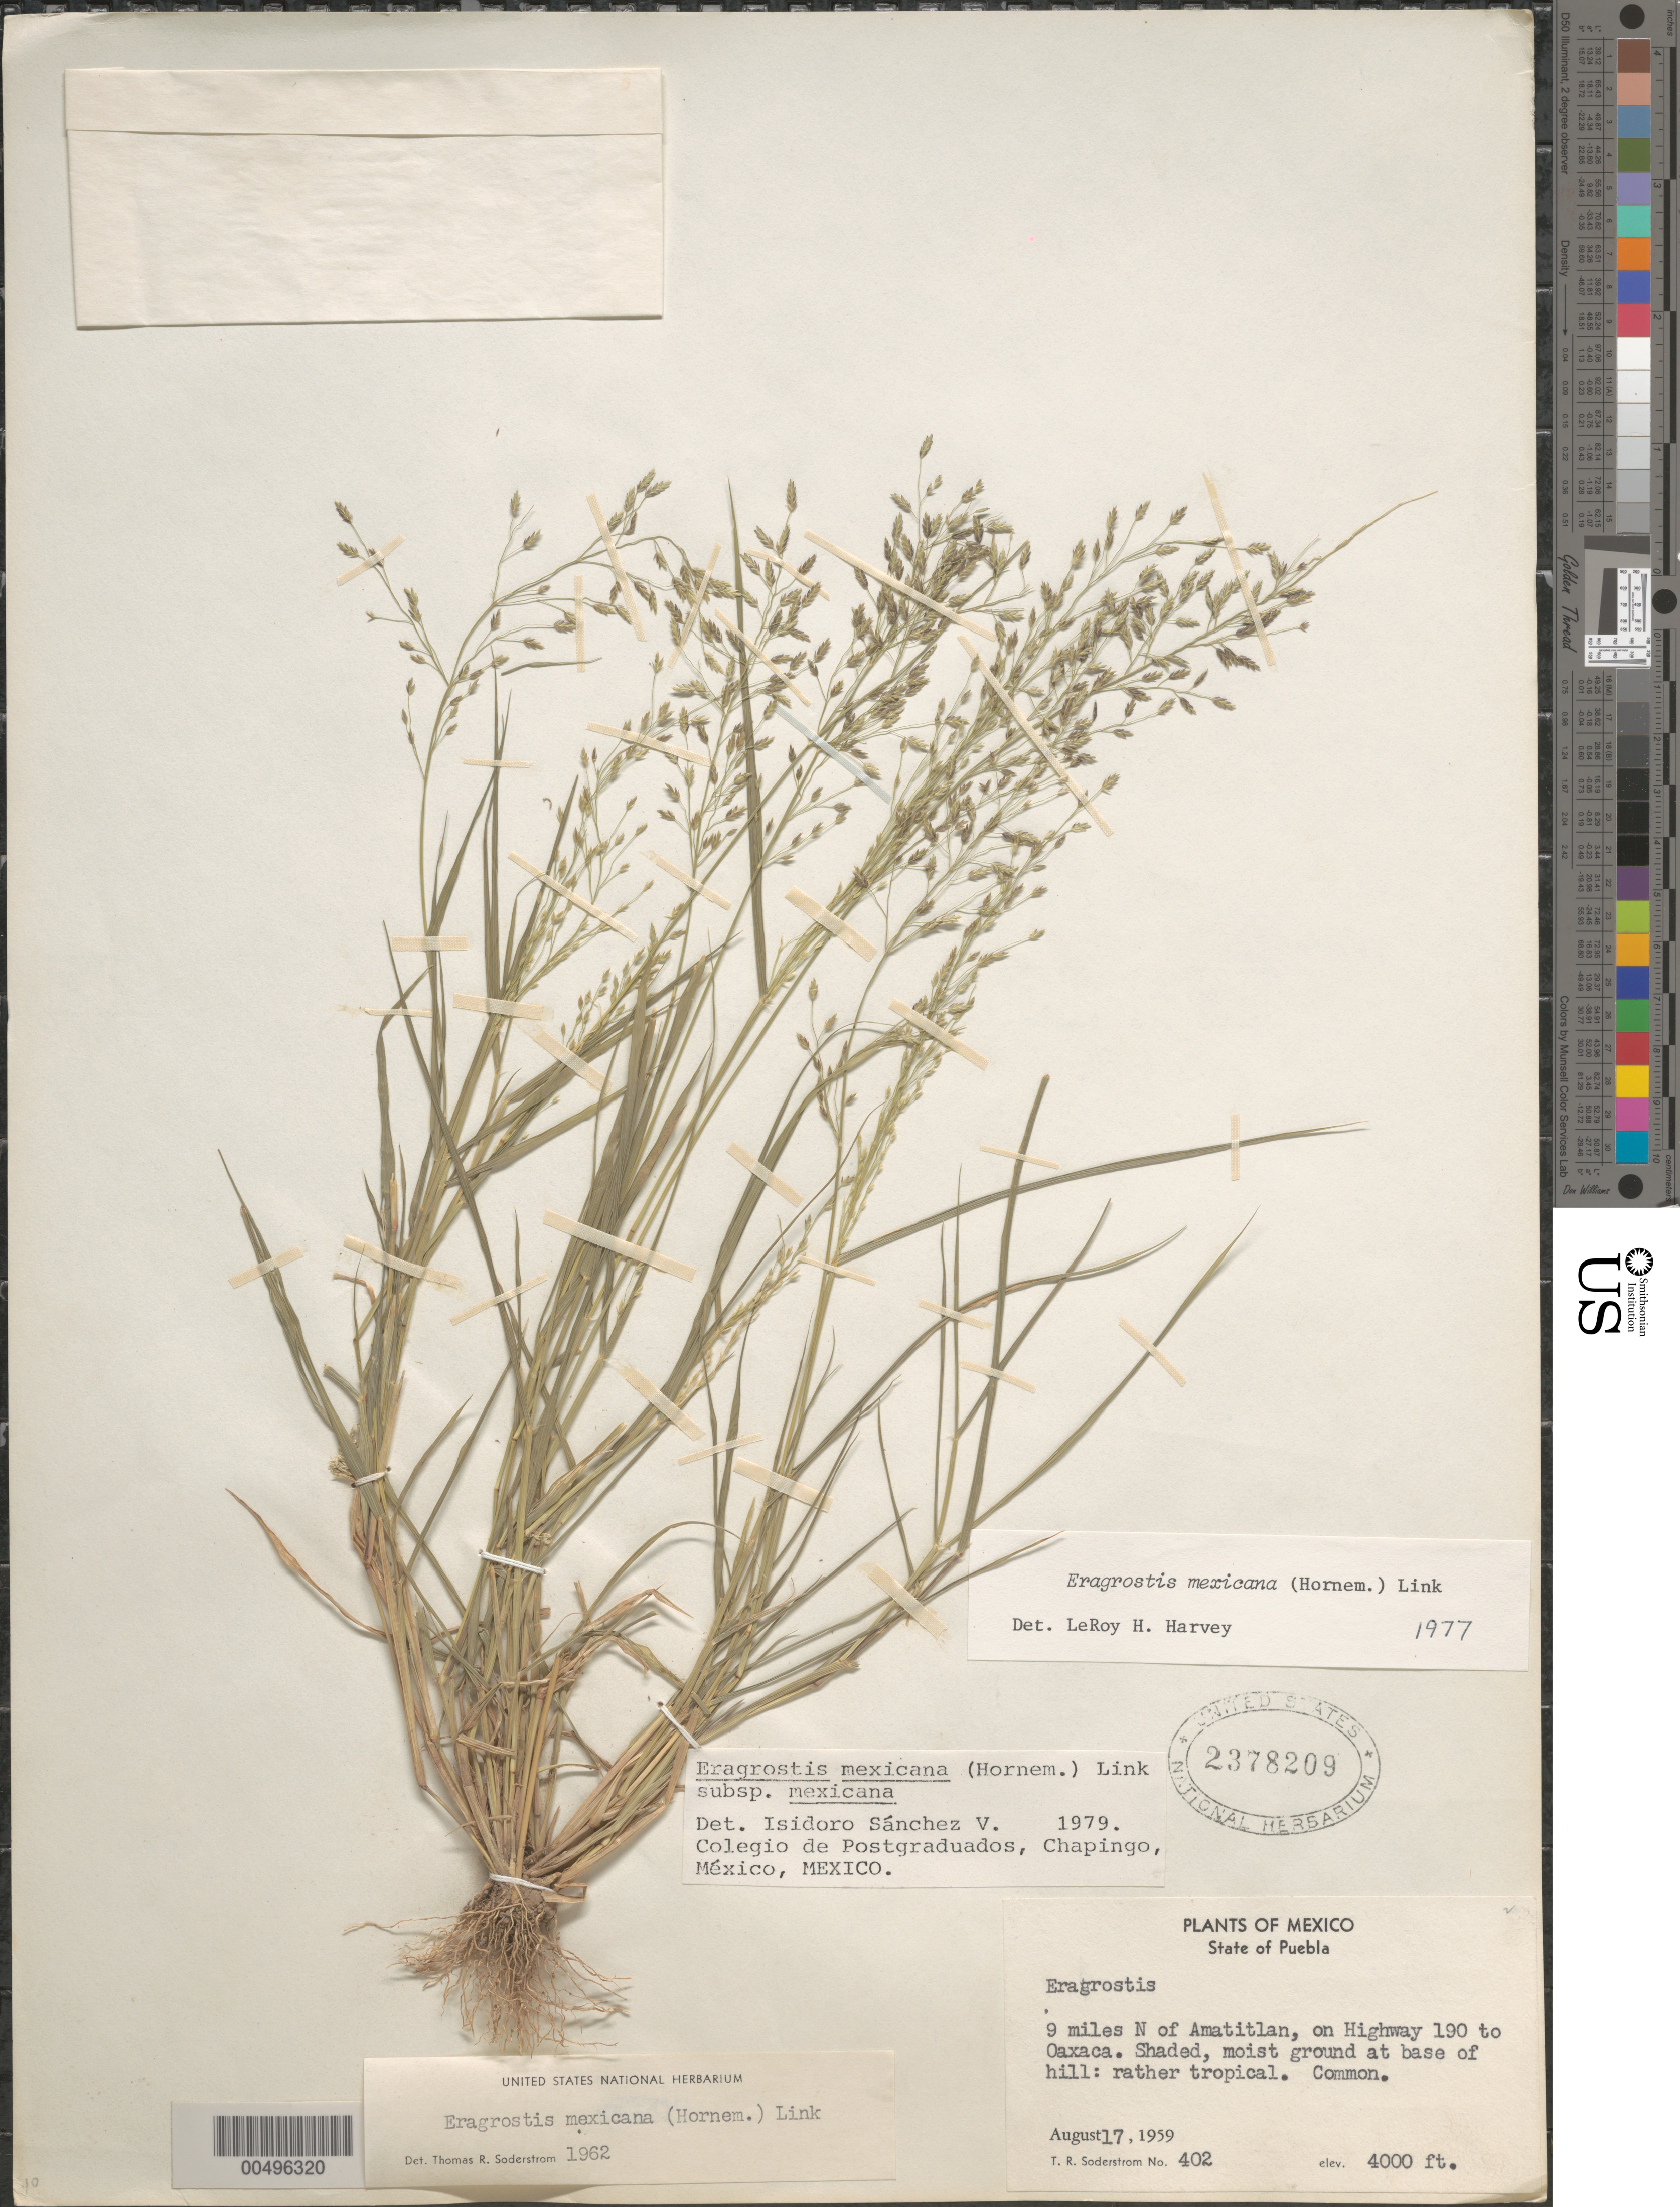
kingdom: Plantae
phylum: Tracheophyta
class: Liliopsida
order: Poales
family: Poaceae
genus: Eragrostis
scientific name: Eragrostis mexicana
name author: (Hornem.) Link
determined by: Sánchez Vega, I. M.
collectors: T. R. Soderstrom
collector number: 402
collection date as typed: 17 Aug 1959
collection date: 1959-08-17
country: Mexico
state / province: Puebla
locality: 9 mi N of Amatitlan, on Hwy 190 to Oaxaca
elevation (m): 1219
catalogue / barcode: US 2378209